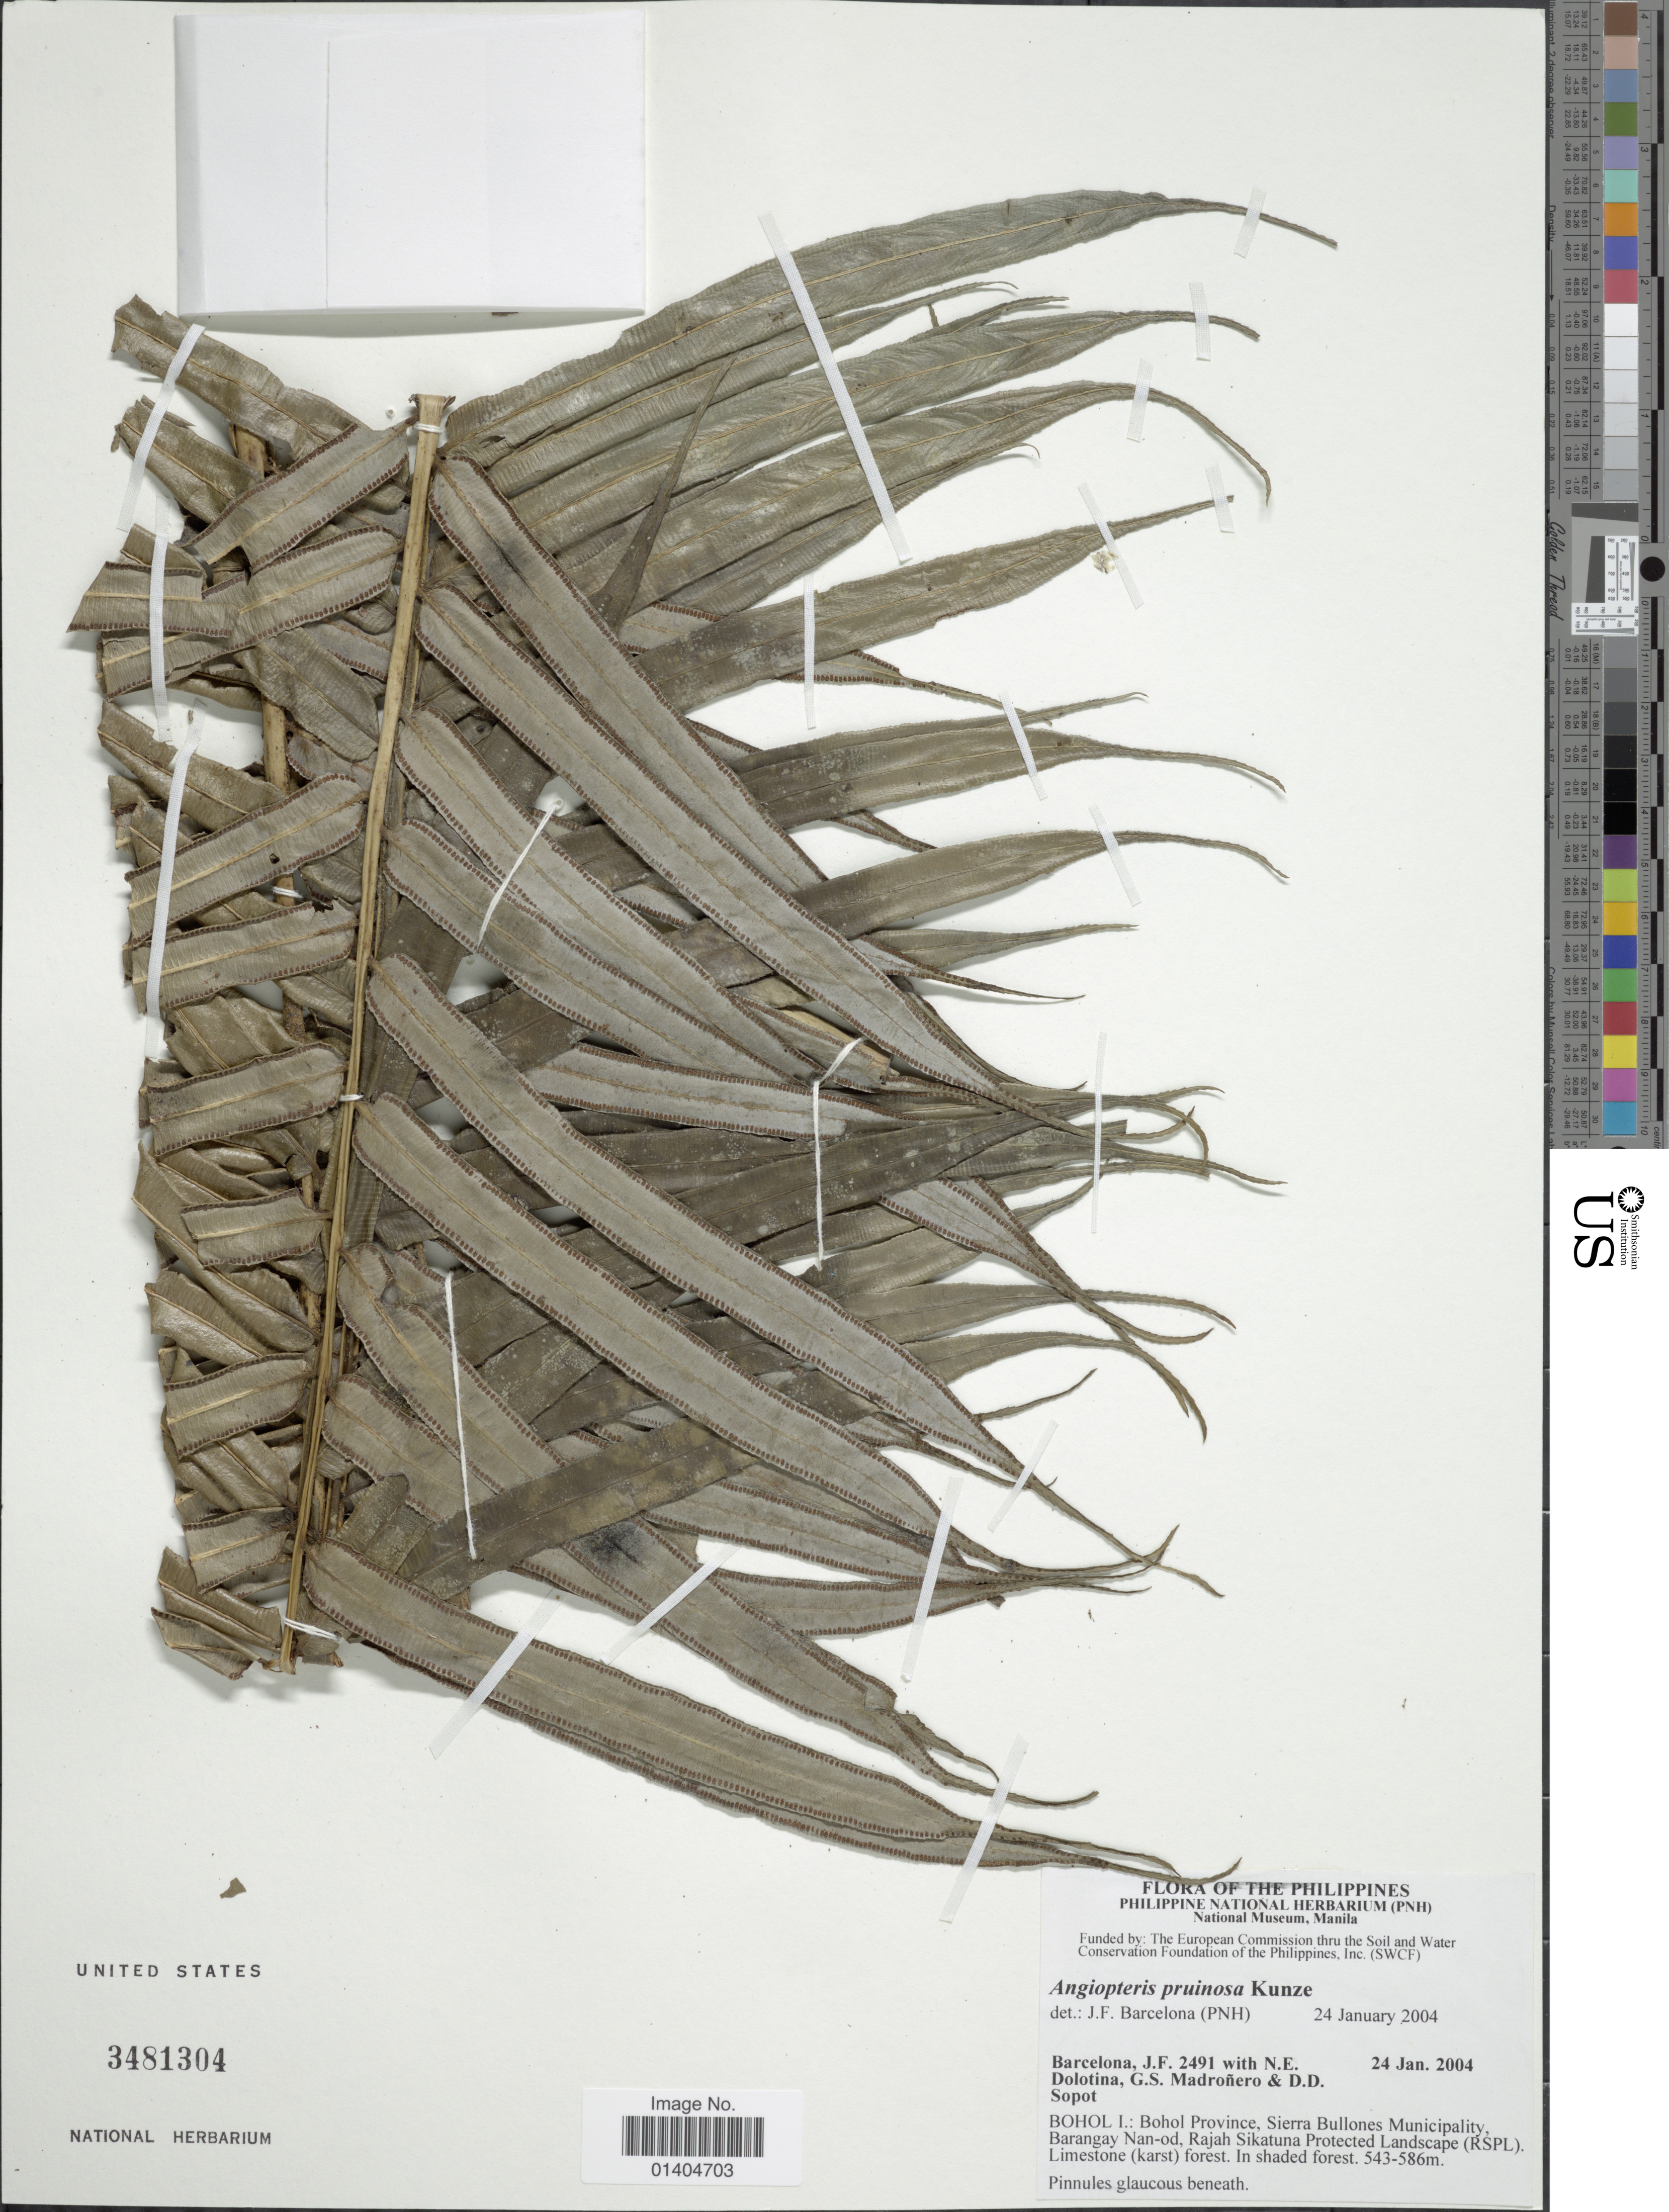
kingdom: Plantae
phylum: Tracheophyta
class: Polypodiopsida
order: Marattiales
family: Marattiaceae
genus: Angiopteris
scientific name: Angiopteris pruinosa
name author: Kunze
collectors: J. F. Barcelona, N. Dolotina, G. Madroñero & D. Sopot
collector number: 2491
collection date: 2004-01-24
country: Philippines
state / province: Central Visayas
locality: The Philippines Bohol I.: Bohol Province, Sierra Bullones, Municipality, Barangay Nan-od, Rajah Sikatuna Protected Landscape (RSPL). Limestone (karst) forest, In shaded forest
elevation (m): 543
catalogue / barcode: US 3481304